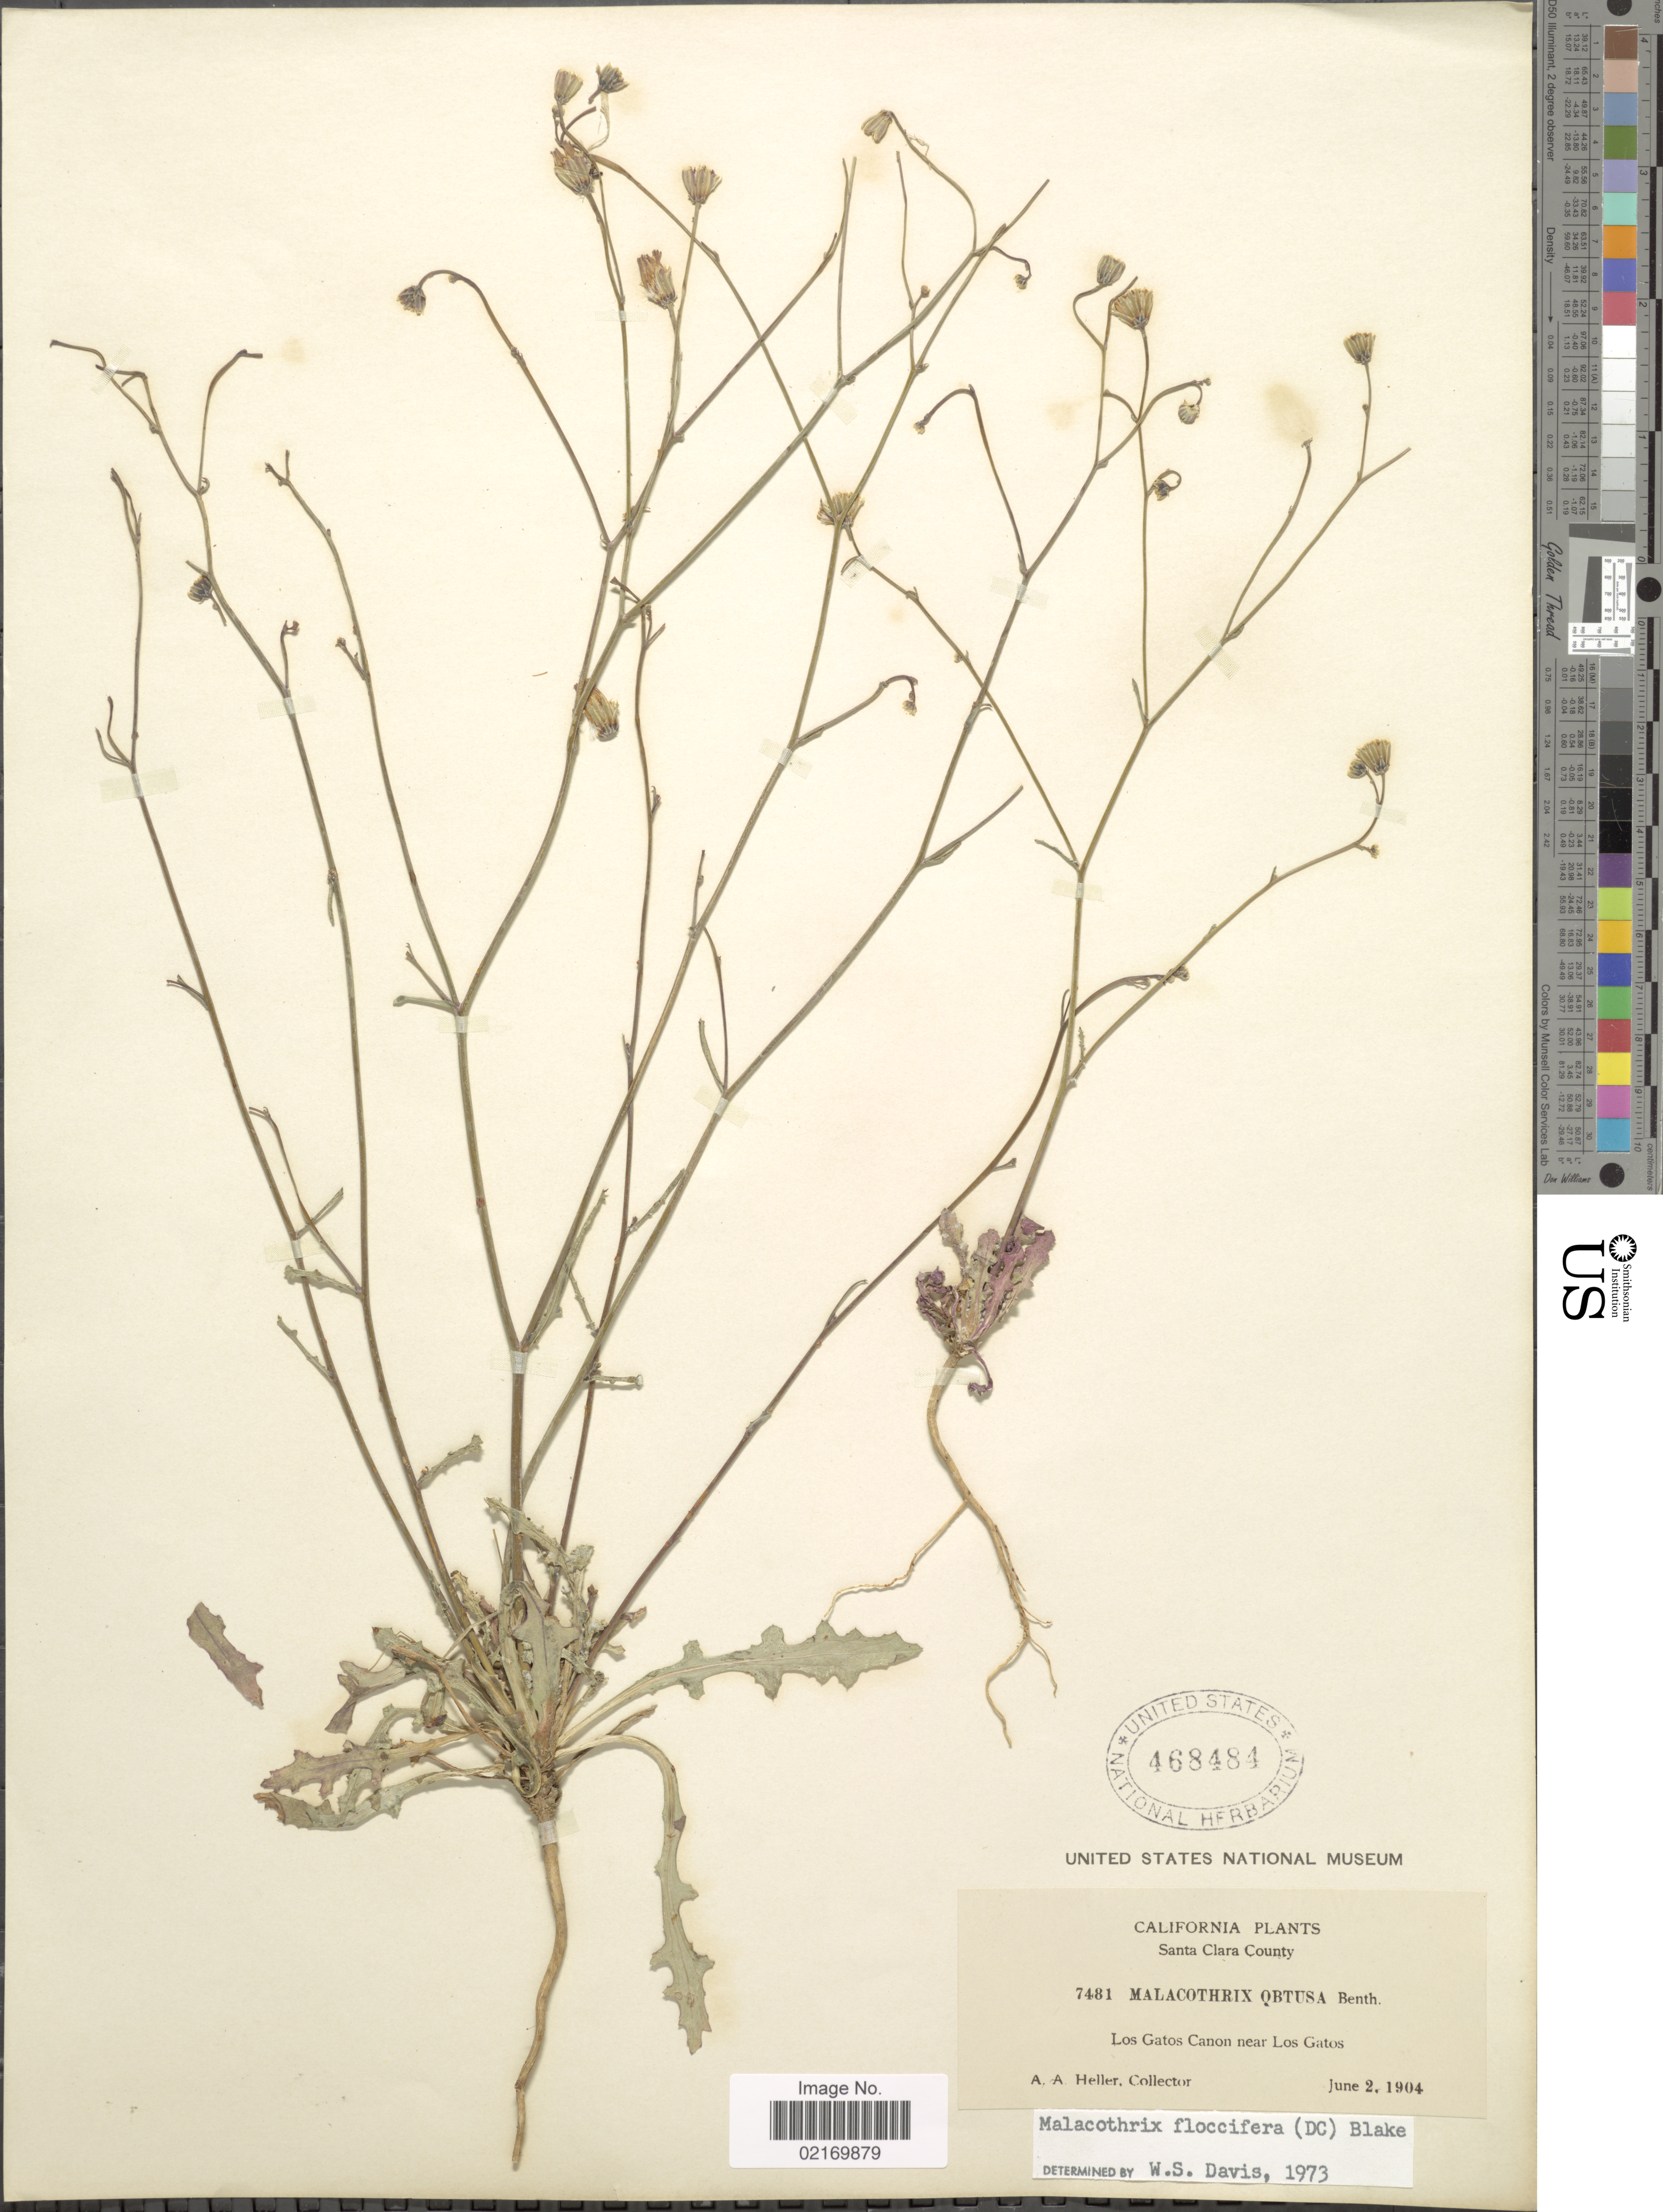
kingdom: Plantae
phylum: Tracheophyta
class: Magnoliopsida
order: Asterales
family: Asteraceae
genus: Malacothrix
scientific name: Malacothrix floccifera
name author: (DC.) S.F. Blake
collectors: A. A. Heller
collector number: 7481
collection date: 1904-06-02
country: United States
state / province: California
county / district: Santa Clara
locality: Santa Clara County, Los Gatos Canon near Los Gatos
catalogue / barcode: US 468484